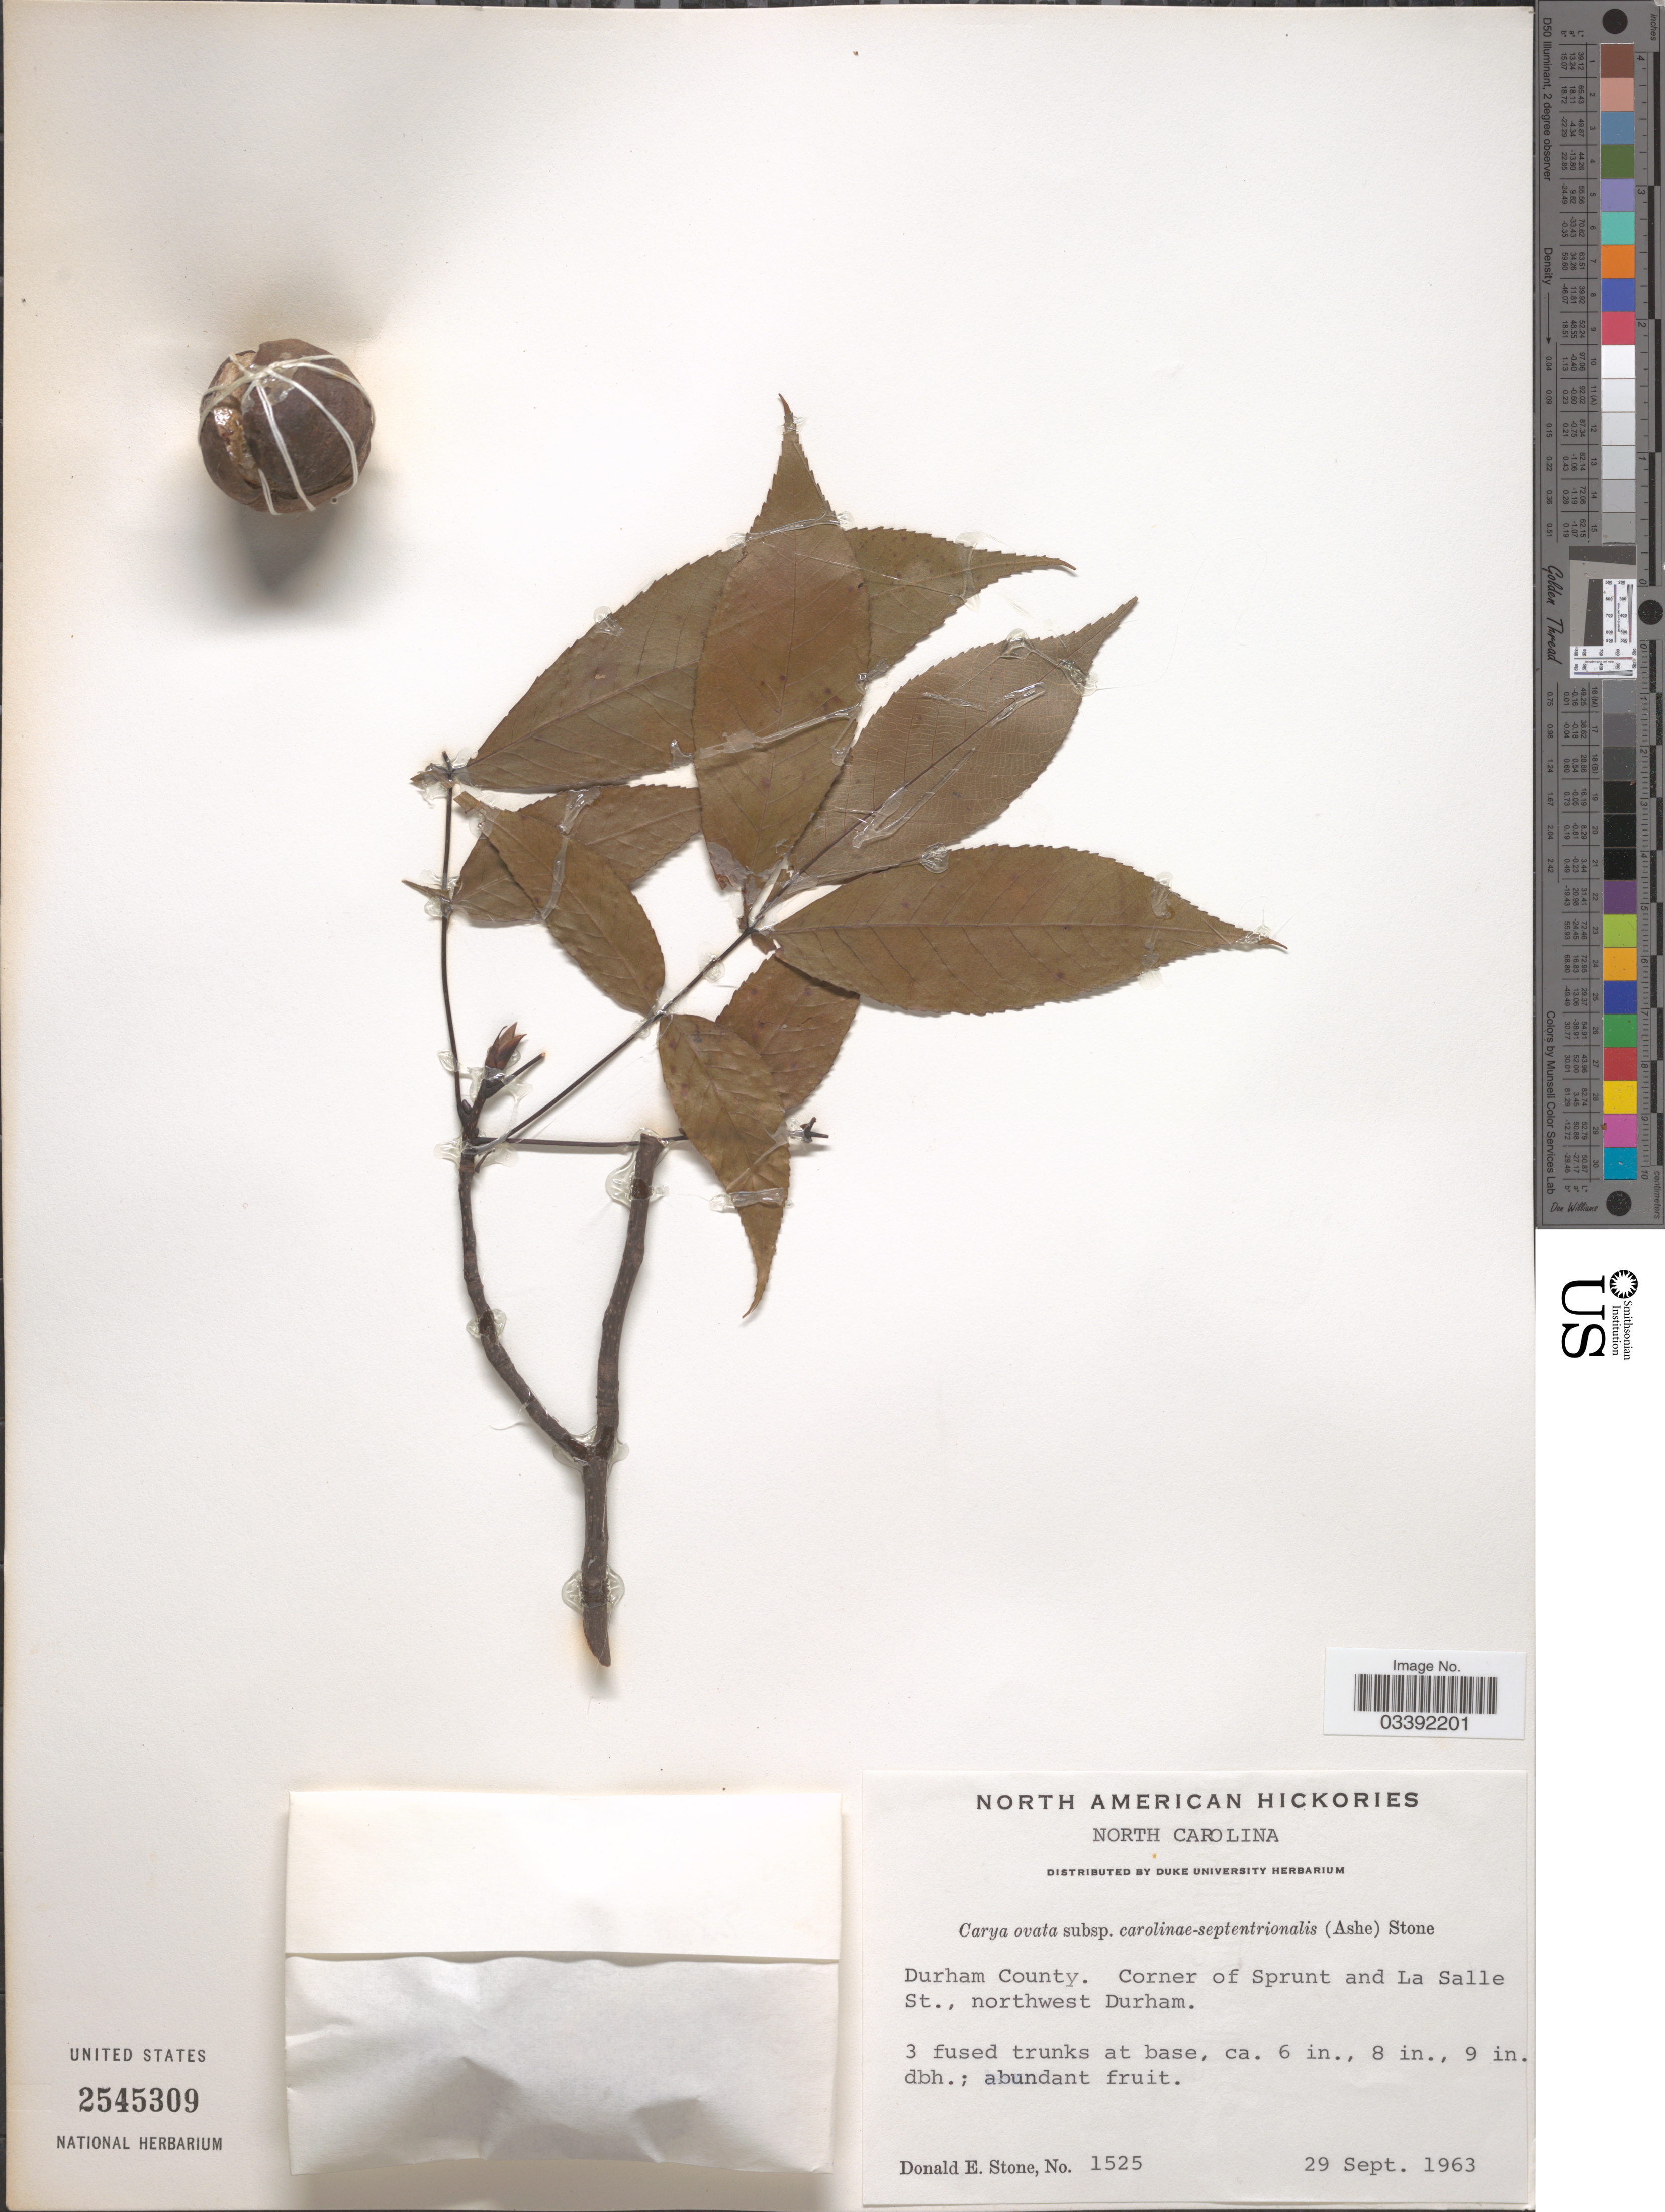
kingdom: Plantae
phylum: Tracheophyta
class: Magnoliopsida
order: Fagales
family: Juglandaceae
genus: Carya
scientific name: Carya ovata subsp. carolinae-septentrionalis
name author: (Ashe) Engl. & Graebn.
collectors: D. Stone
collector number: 1525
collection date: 1963-09-29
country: United States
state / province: North Carolina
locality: Durham County. Corner of Sprunt and La Salle St., northwest Durham.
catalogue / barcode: US 2545309